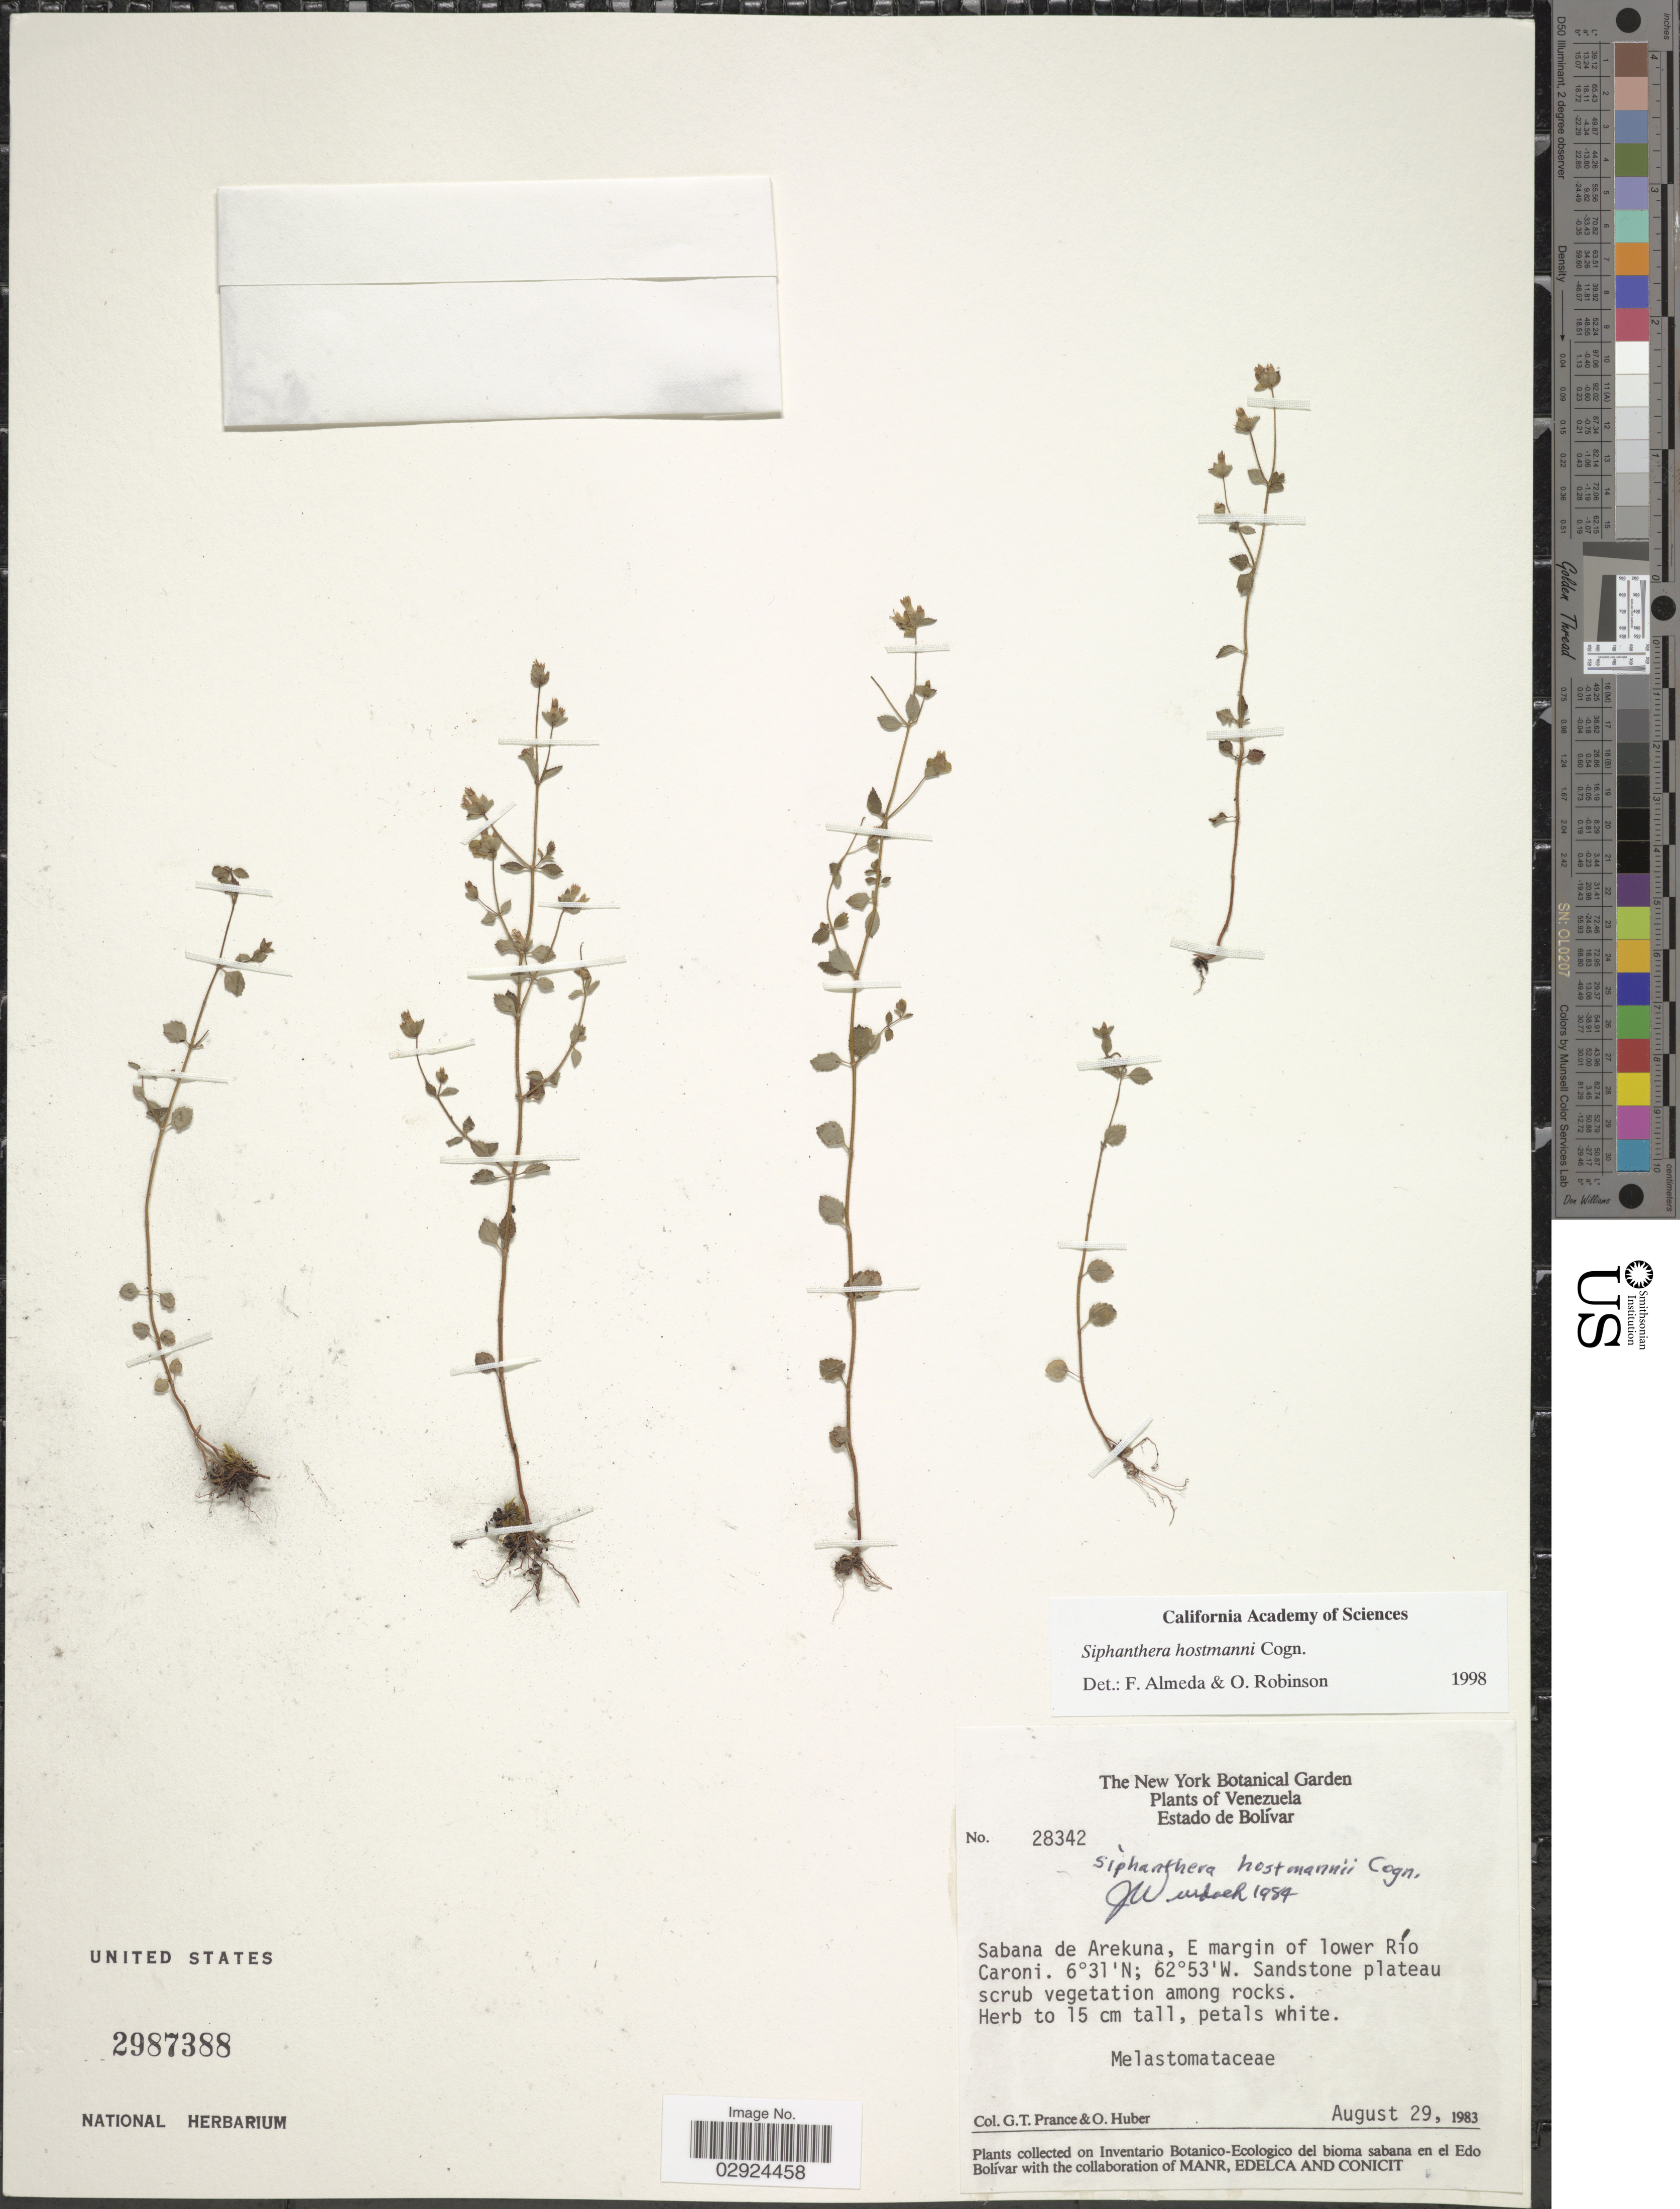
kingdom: Plantae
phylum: Tracheophyta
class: Magnoliopsida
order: Myrtales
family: Melastomataceae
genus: Siphanthera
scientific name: Siphanthera hostmannii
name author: Cogn.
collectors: G. T. Prance & O. Huber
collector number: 28342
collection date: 1983-08-29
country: Venezuela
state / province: Bolivar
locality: Sabana de Arekuna, E margin of lower Río Caroni.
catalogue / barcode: US 2987388